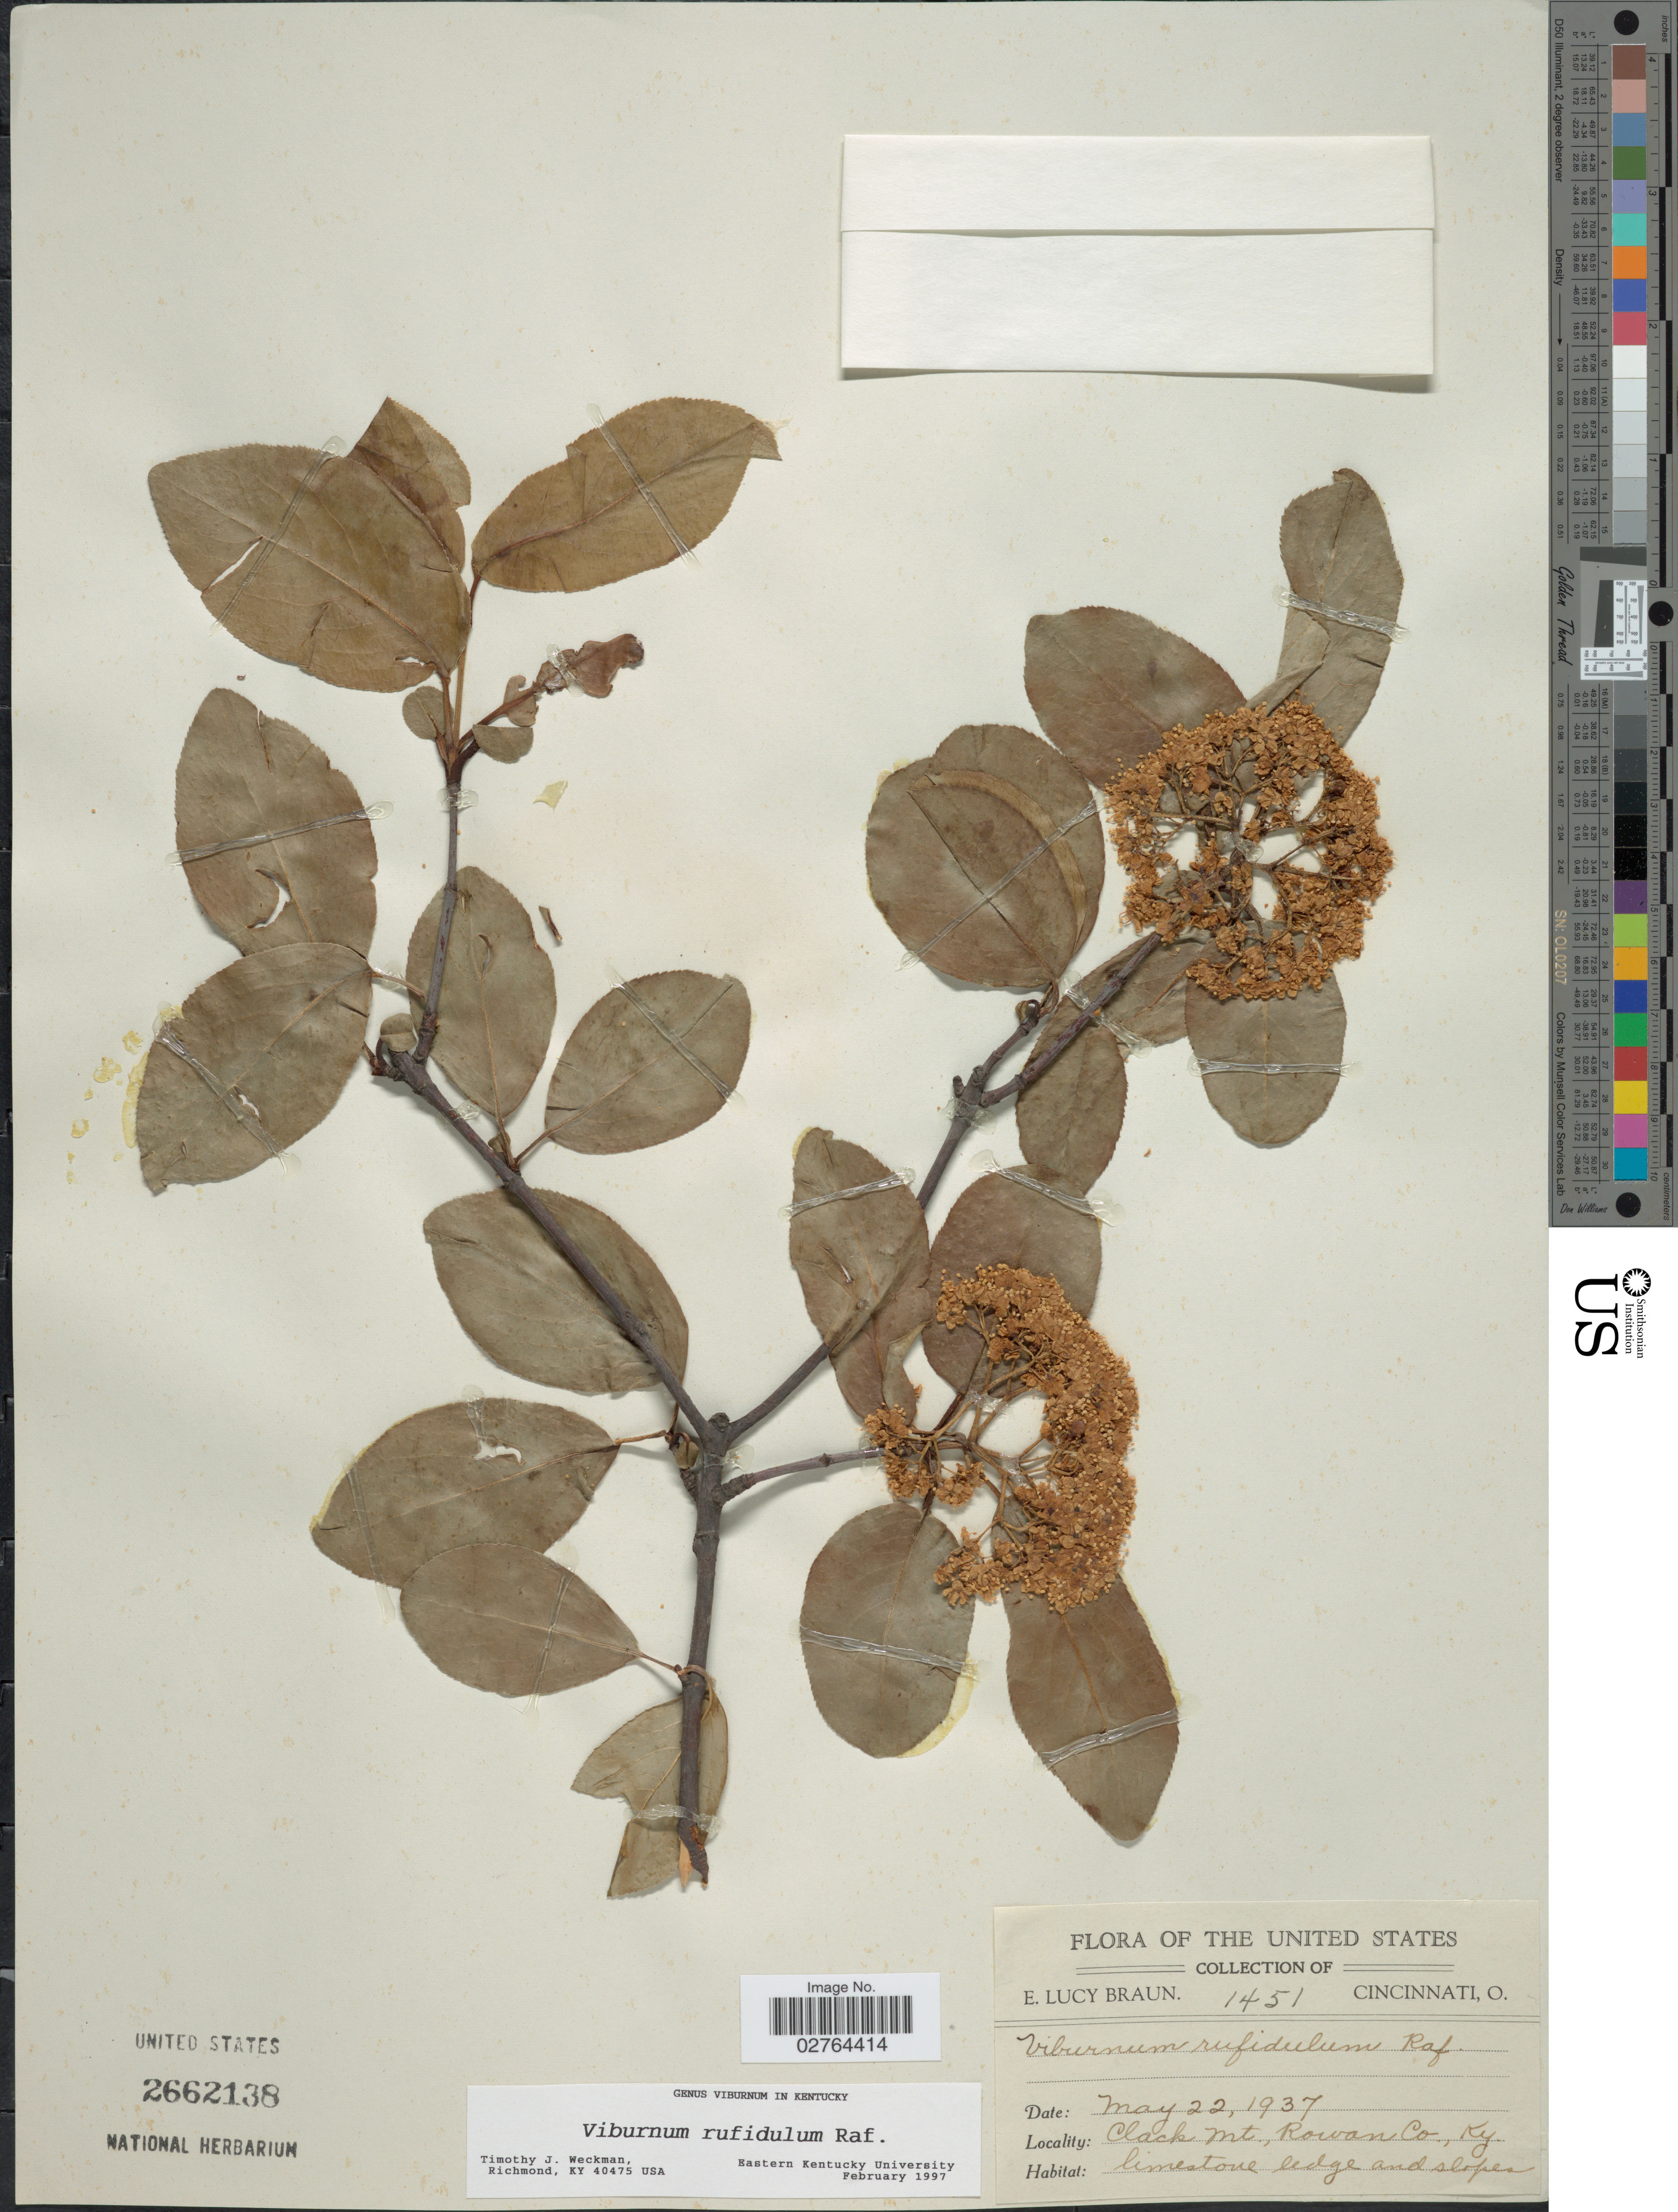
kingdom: Plantae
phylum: Tracheophyta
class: Magnoliopsida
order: Dipsacales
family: Viburnaceae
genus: Viburnum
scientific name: Viburnum rufidulum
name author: Raf.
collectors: E. L. Braun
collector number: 1451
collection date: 1937-05-22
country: United States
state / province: Kentucky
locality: Clack Mt., Rowan Co.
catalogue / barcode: US 2662138